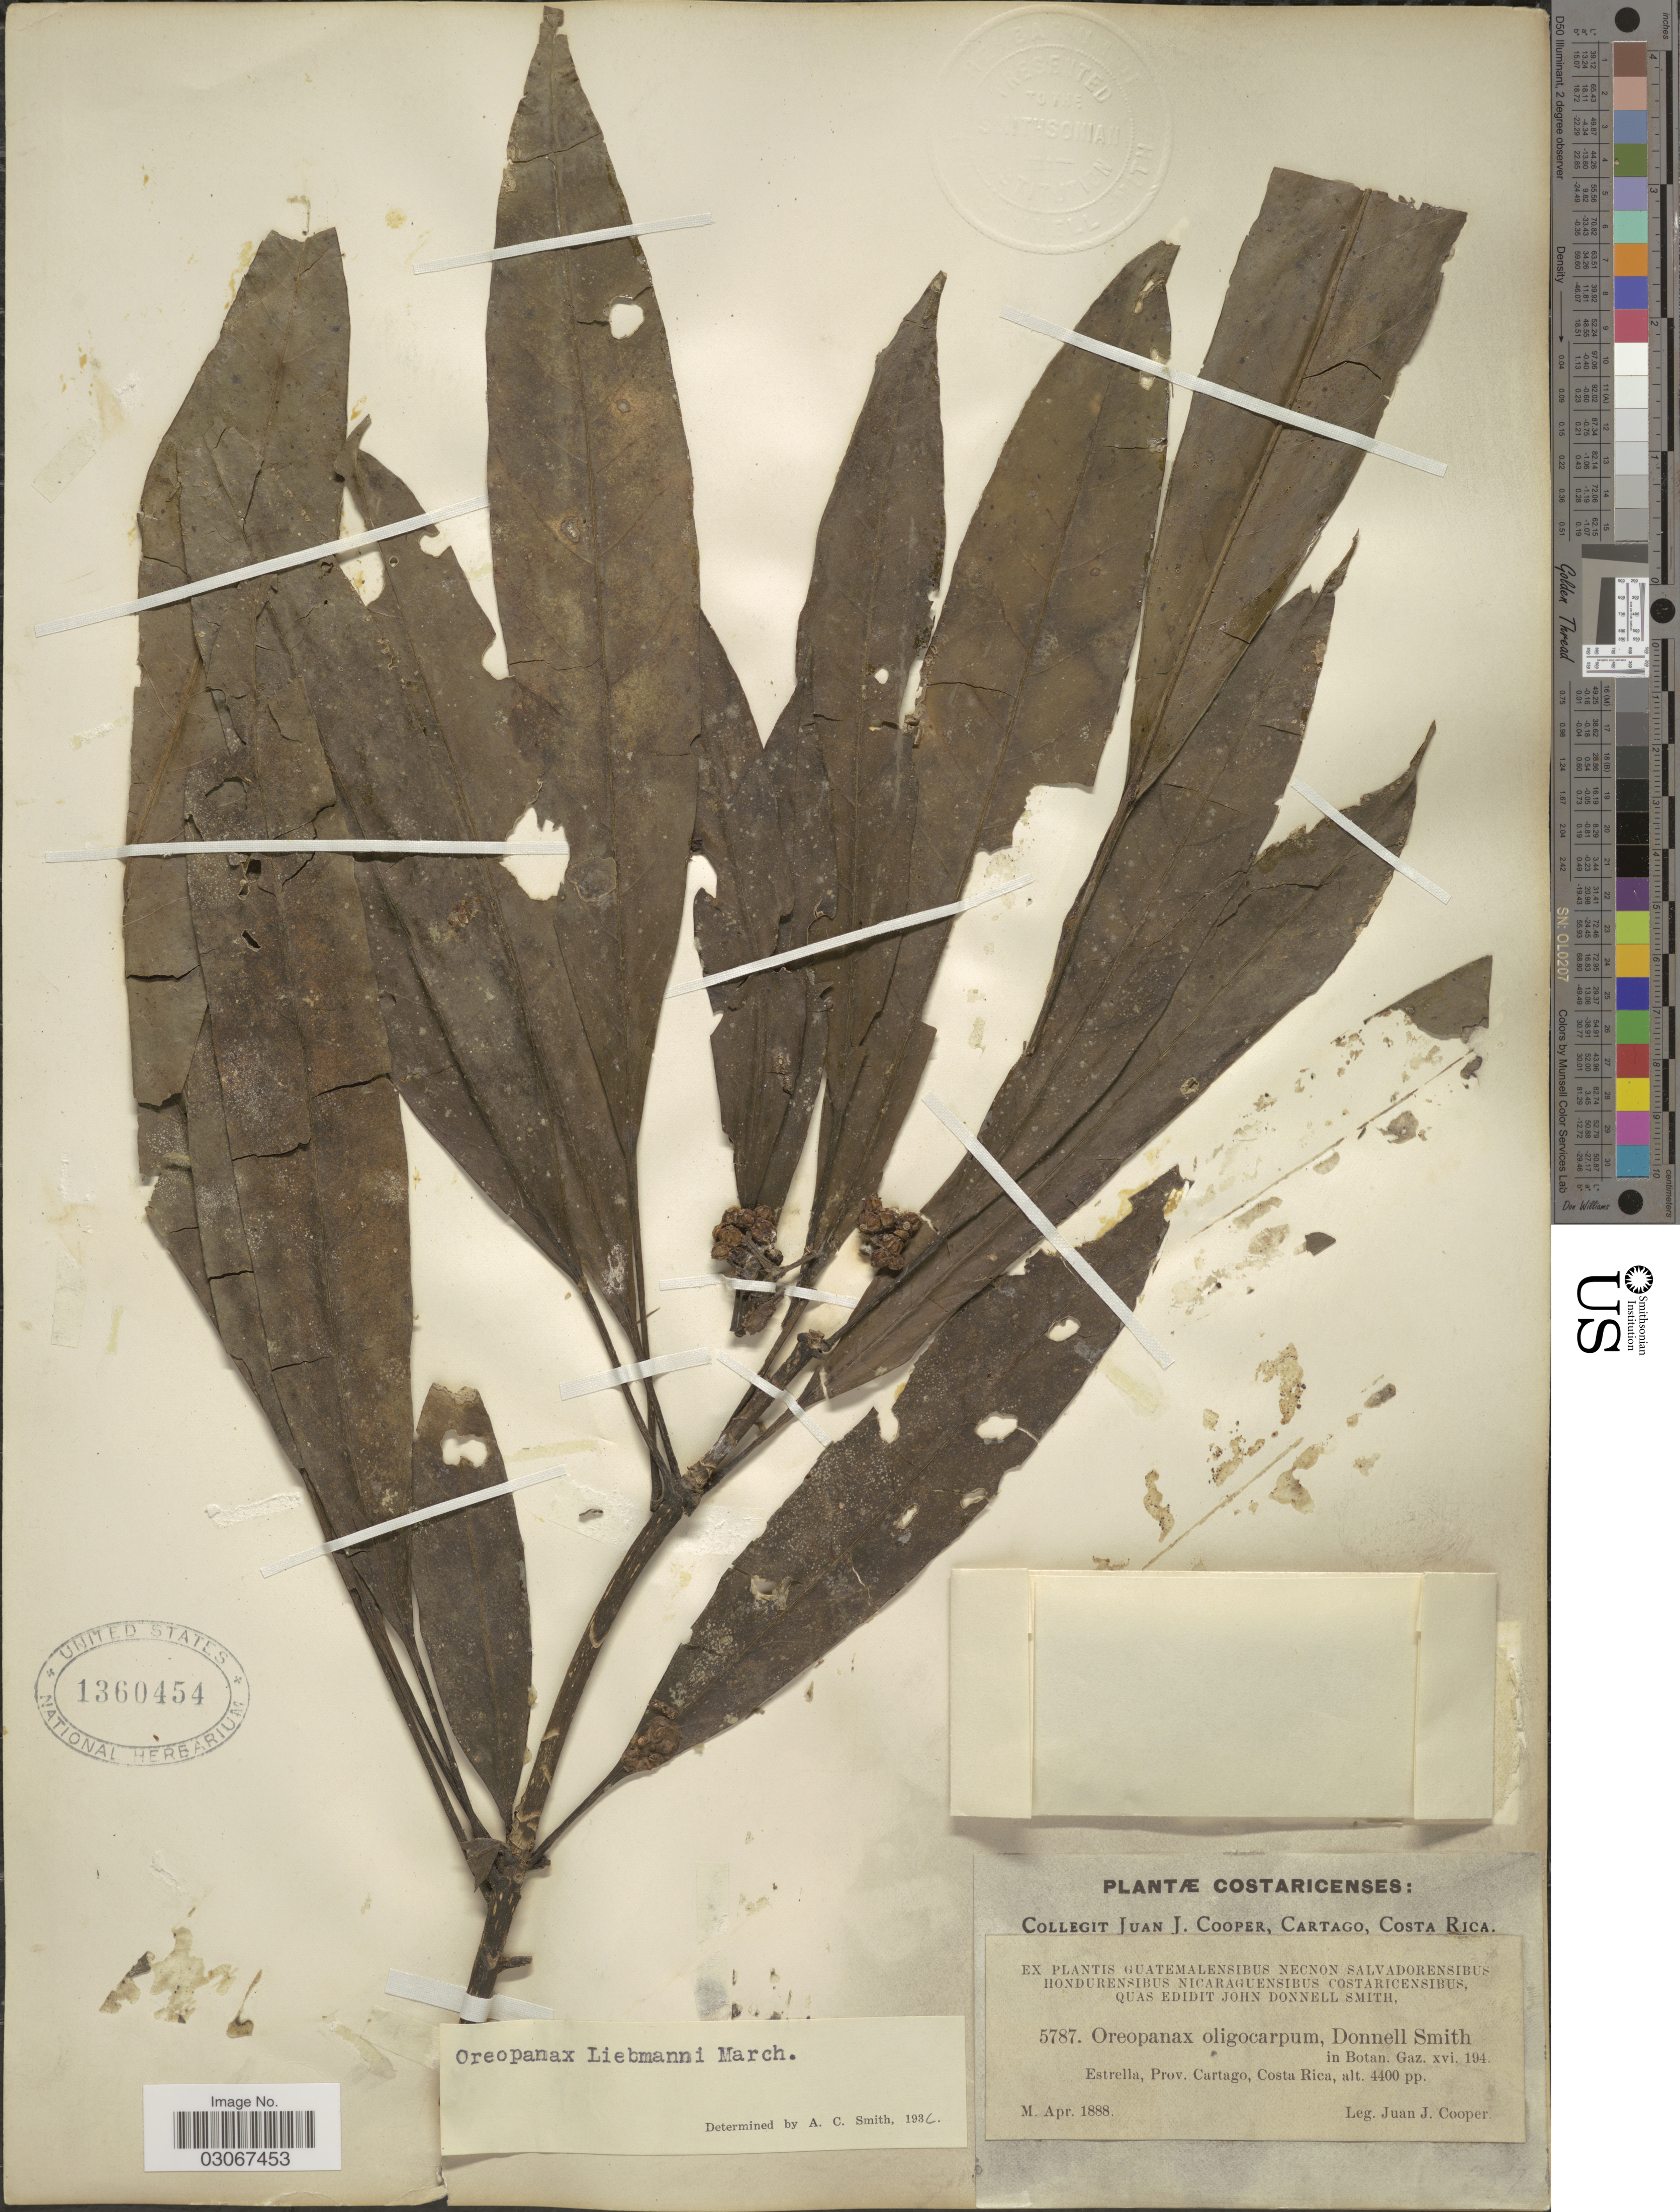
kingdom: Plantae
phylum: Tracheophyta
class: Magnoliopsida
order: Apiales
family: Araliaceae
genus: Oreopanax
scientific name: Oreopanax liebmannii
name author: Marchal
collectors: J. J. Cooper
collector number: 5787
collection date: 1888-04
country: Costa Rica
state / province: Cartago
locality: Estrella.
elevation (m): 1341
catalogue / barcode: US 1360454